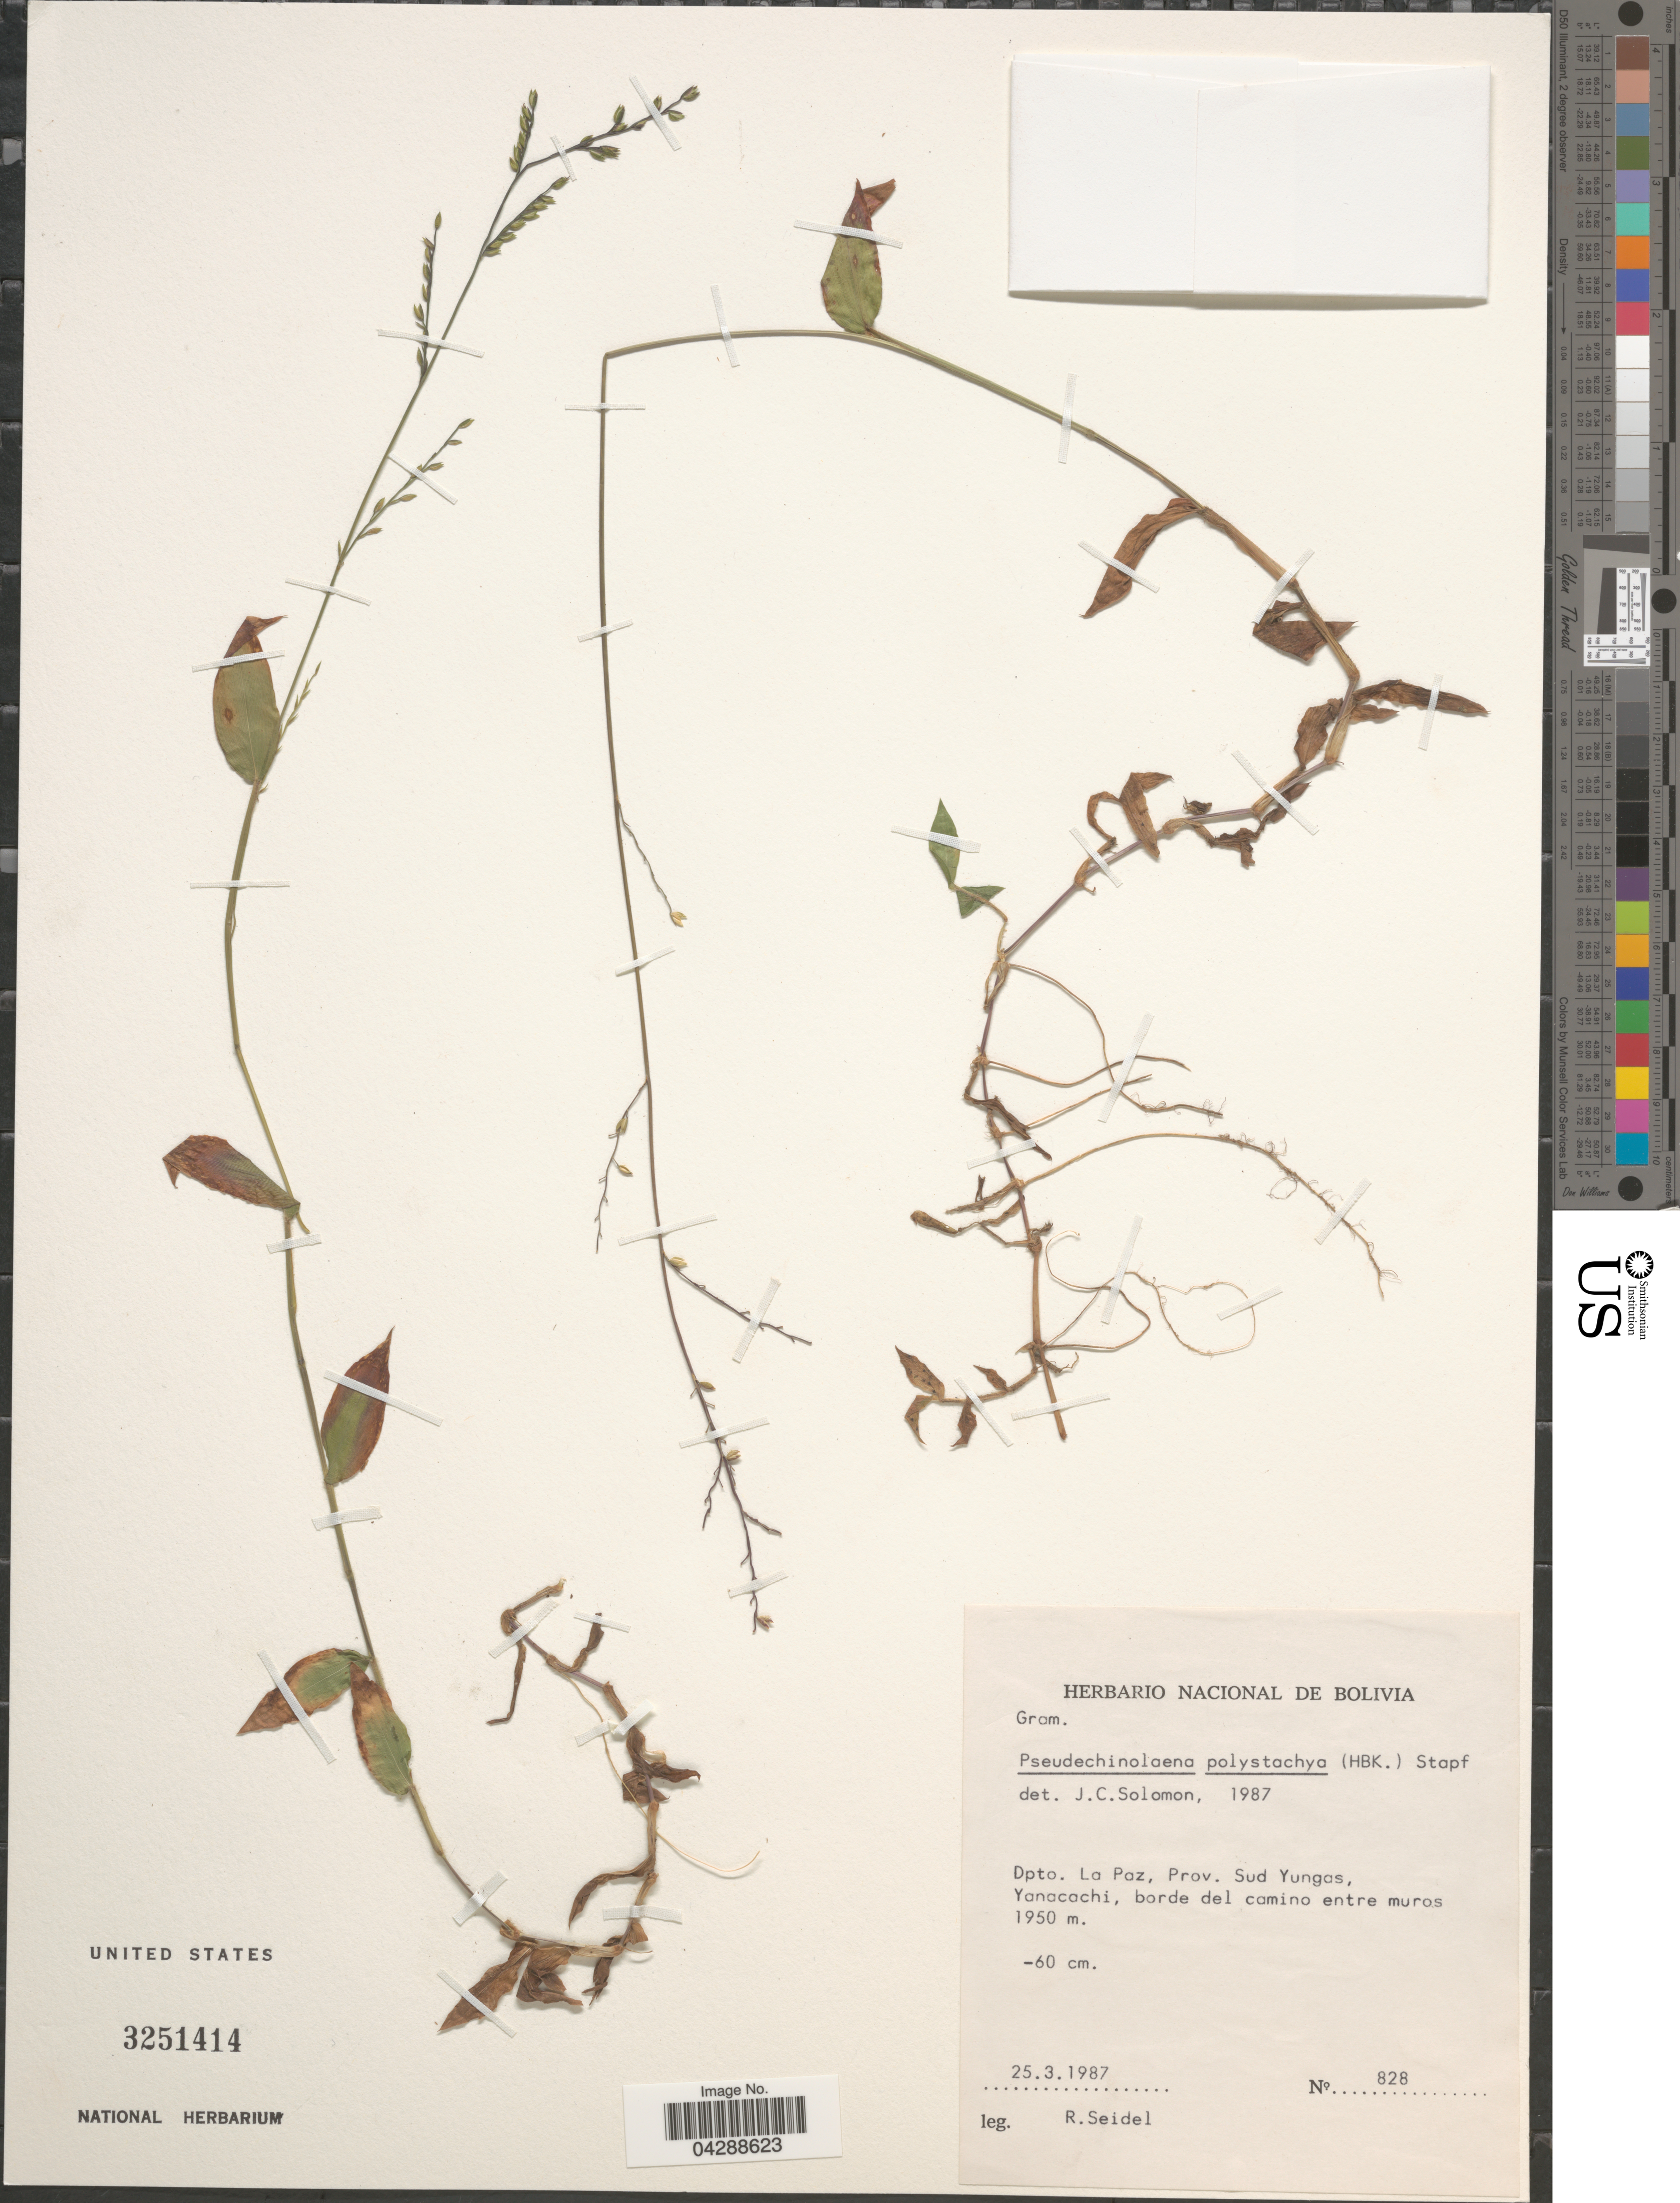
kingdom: Plantae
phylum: Tracheophyta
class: Liliopsida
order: Poales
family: Poaceae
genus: Pseudechinolaena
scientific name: Pseudechinolaena polystachya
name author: (Kunth) Stapf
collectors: R. Seidel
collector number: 828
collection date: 1987-03-25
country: Bolivia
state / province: La Paz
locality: Dpto. La Paz, Prov. Sud Yungas, Yanacachi, borde del camino entre muros.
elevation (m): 1950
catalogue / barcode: US 3251414